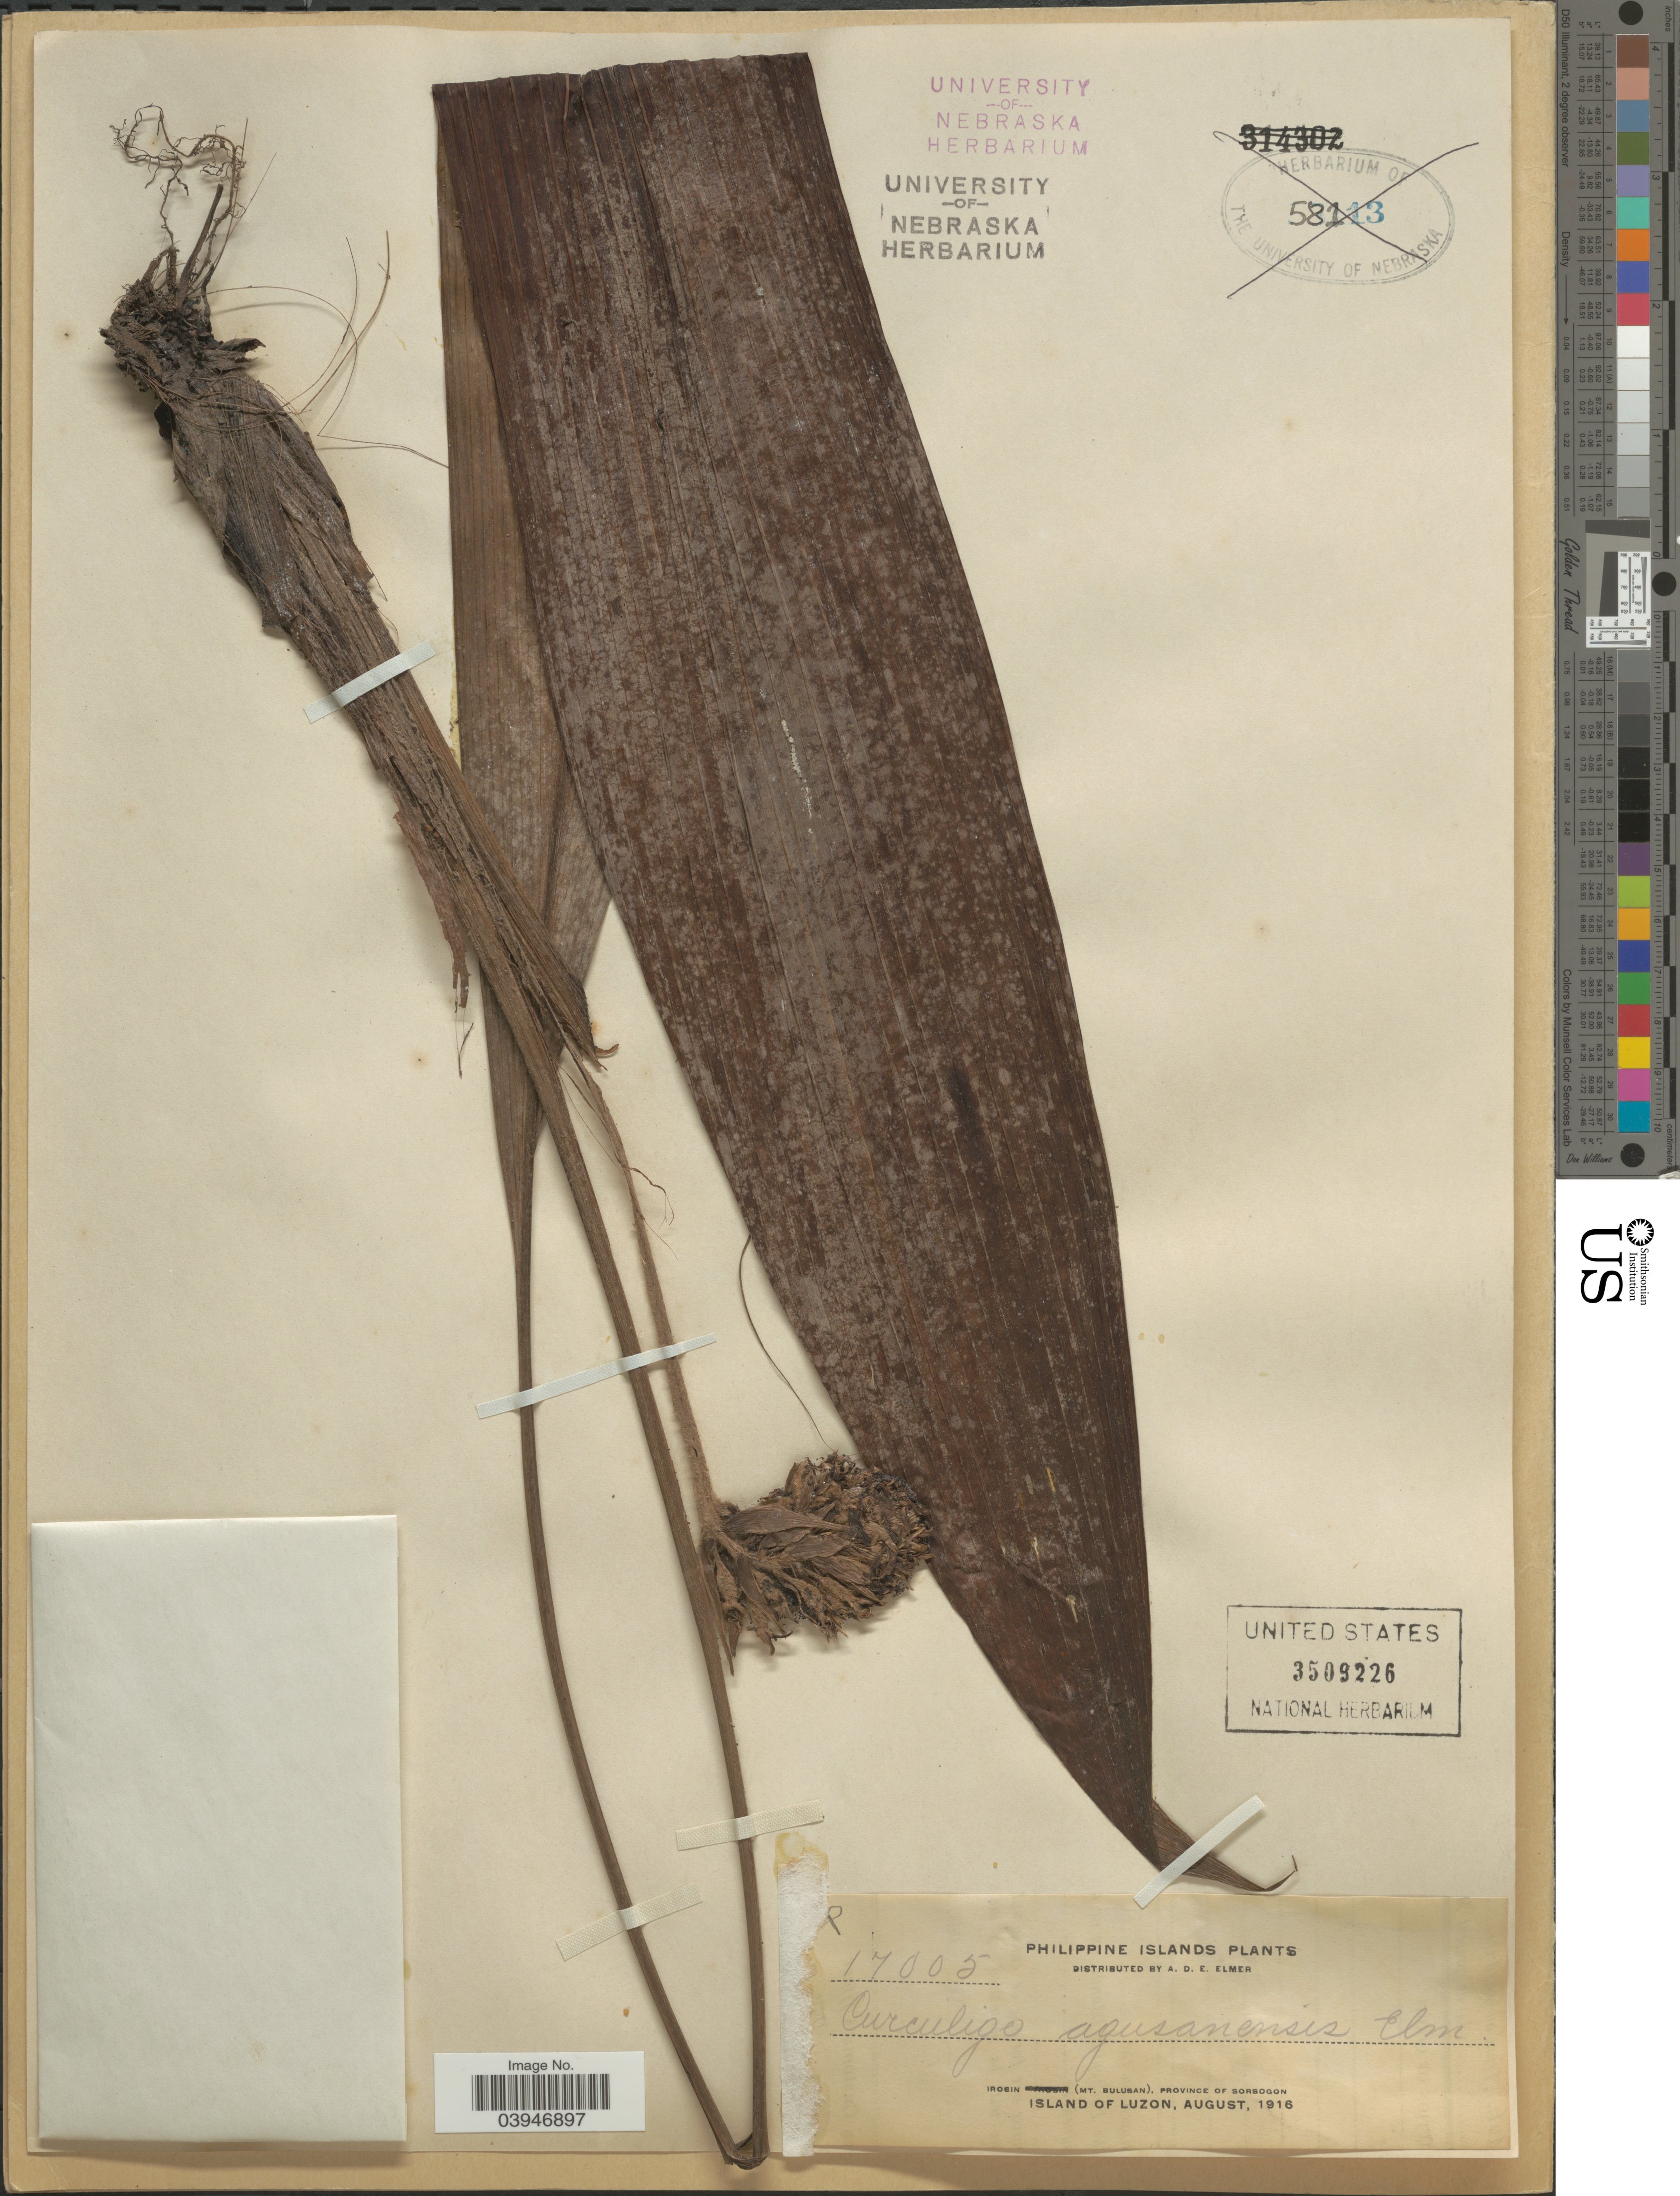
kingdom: Plantae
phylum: Tracheophyta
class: Liliopsida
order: Asparagales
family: Hypoxidaceae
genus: Curculigo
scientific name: Curculigo agusanensis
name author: Elmer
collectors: A. D. E. Elmer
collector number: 17005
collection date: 1916-08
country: Philippines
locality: Irosin (Mt. Bulusan), Province of Sorsogon. Island of Luzon.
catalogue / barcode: US 3509226